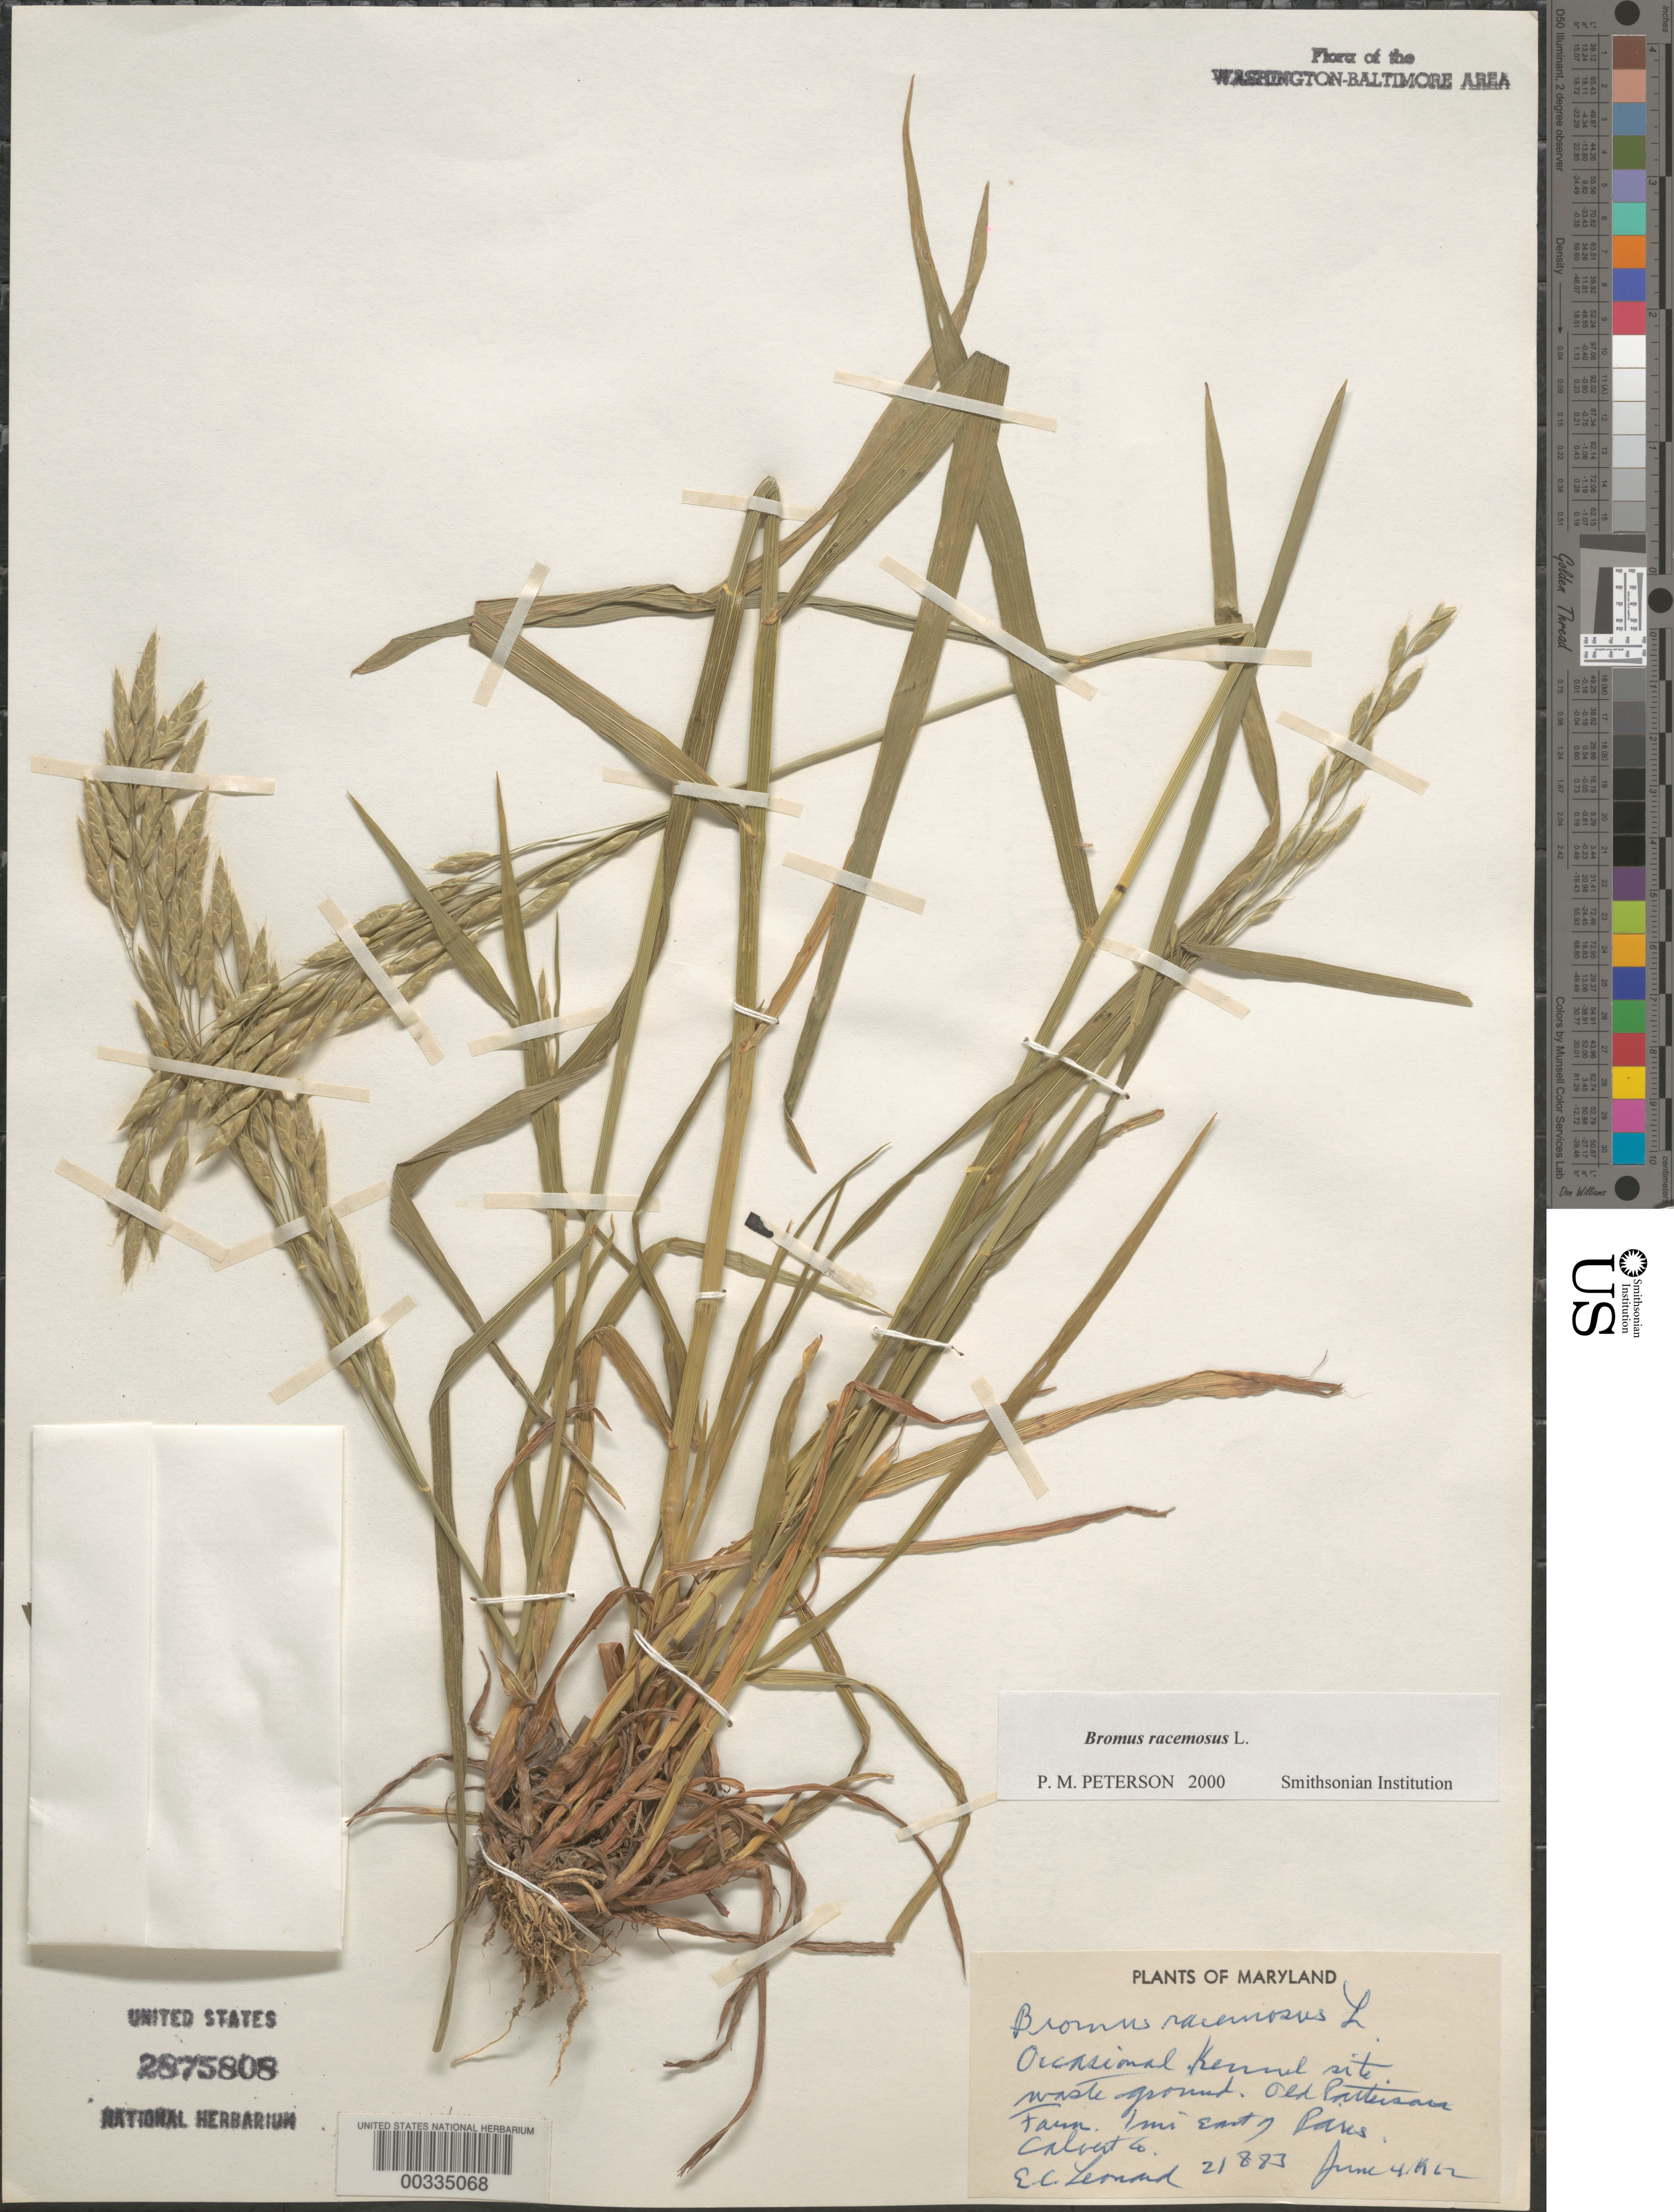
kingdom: Plantae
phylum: Tracheophyta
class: Liliopsida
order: Poales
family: Poaceae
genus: Bromus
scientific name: Bromus racemosus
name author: L.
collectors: E. C. Leonard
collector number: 21883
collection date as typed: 04 Jun 1962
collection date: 1962-06-04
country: United States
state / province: Maryland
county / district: Calvert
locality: East of Paris, Patterson Farm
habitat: Waste ground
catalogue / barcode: US 2875808